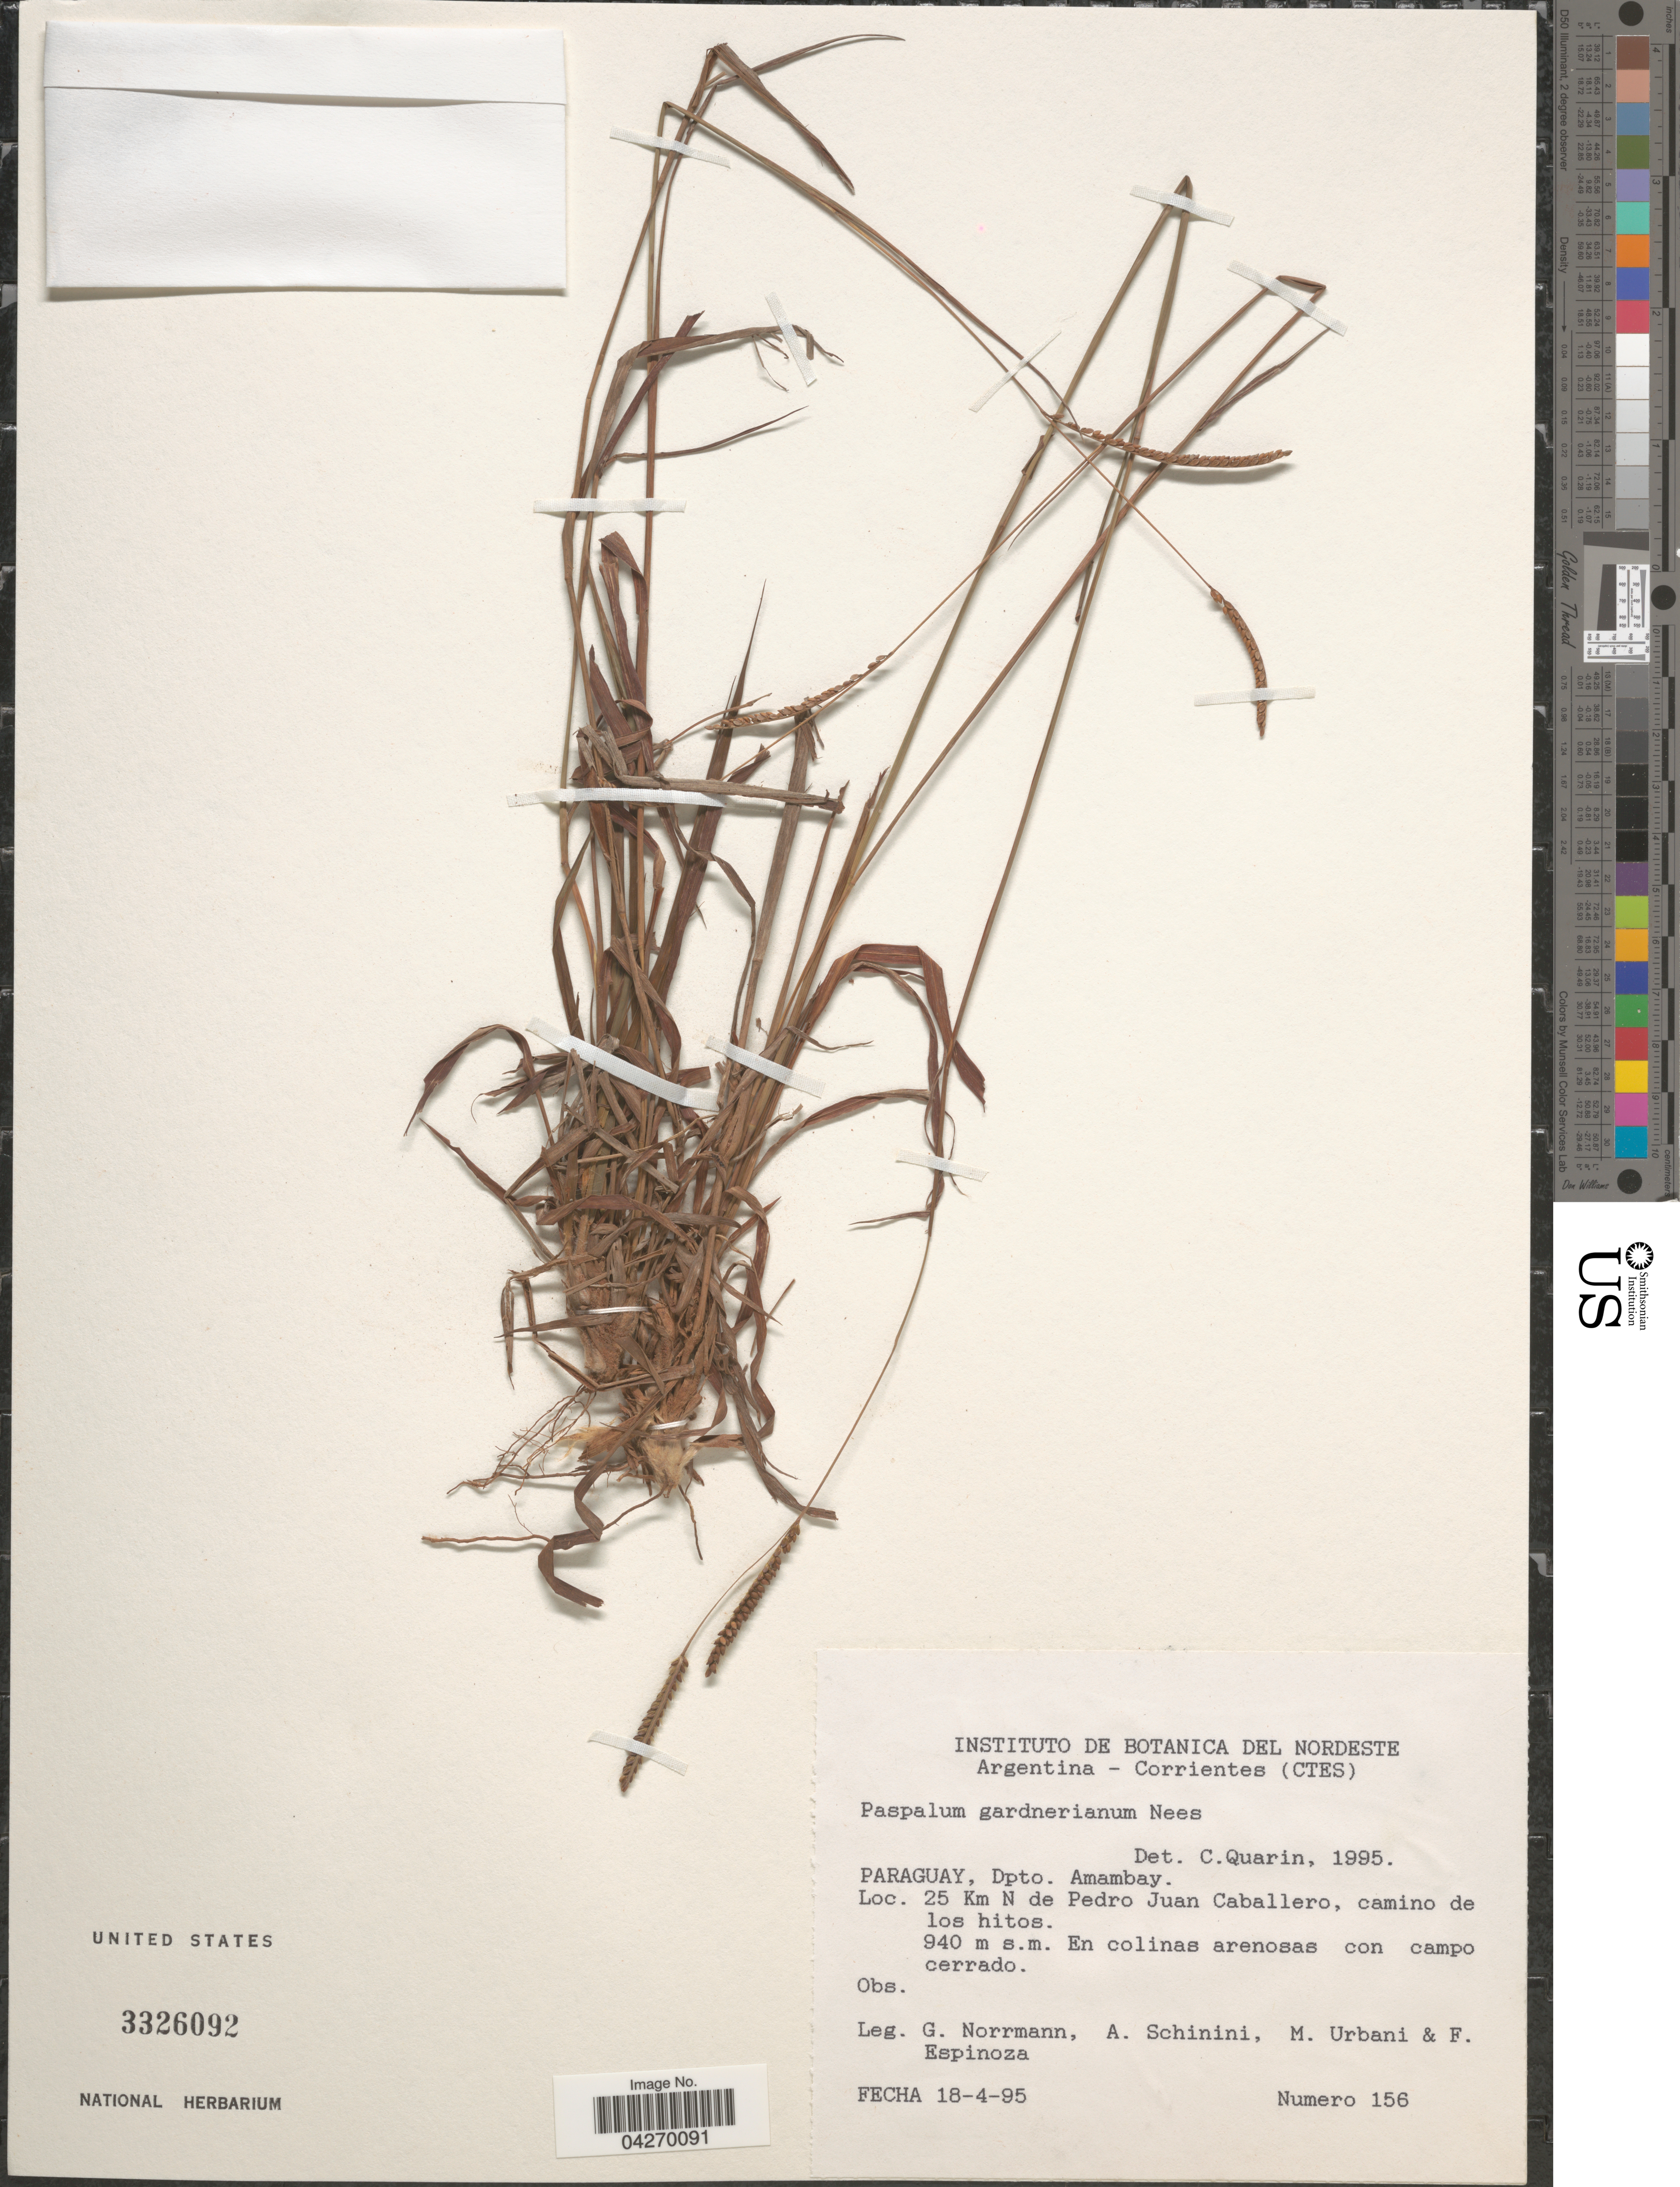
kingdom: Plantae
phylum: Tracheophyta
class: Liliopsida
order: Poales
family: Poaceae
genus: Paspalum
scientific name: Paspalum gardnerianum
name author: Nees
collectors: G. Norrmann, A. Schinini, M. Urbani & F. Espinoza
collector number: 156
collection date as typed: Transcribed d/m/y: 18/4/95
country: Paraguay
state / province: Amambay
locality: Dpto. Amambay. 25 Km N de Pedro Juan Caballero, camino de los hitos.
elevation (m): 940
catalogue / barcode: US 3326092